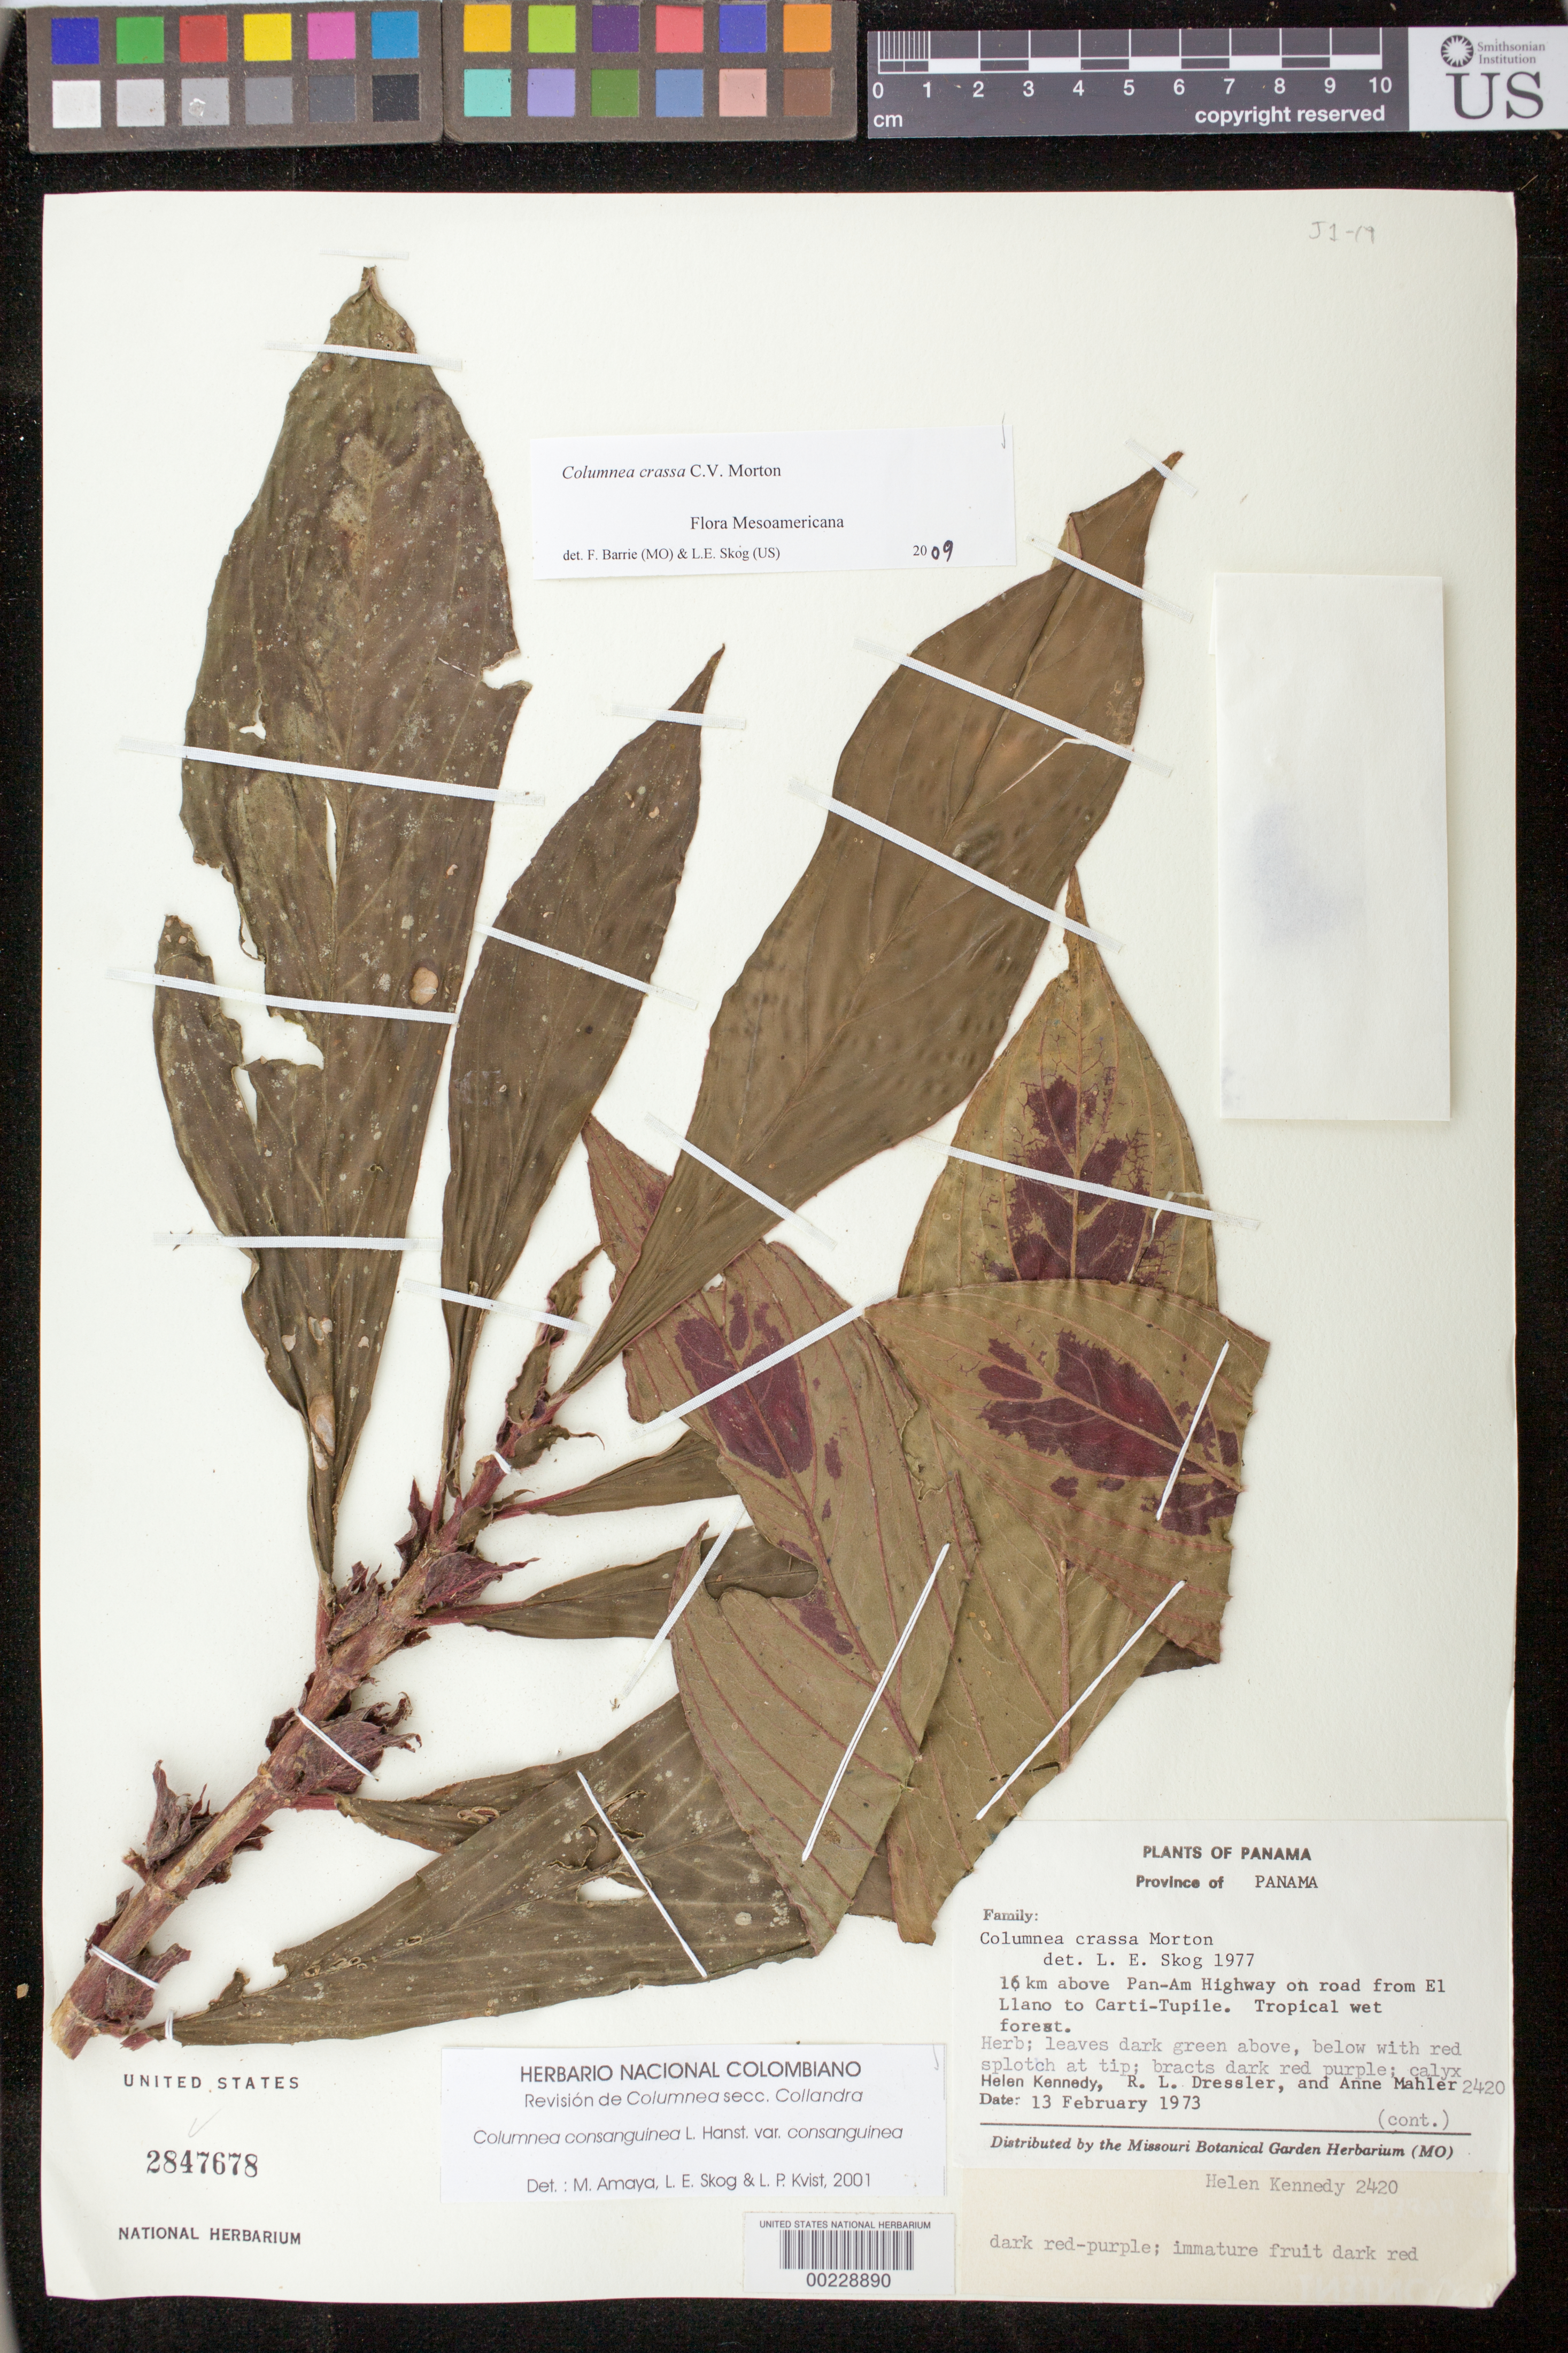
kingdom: Plantae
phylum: Tracheophyta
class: Magnoliopsida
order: Lamiales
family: Gesneriaceae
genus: Columnea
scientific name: Columnea crassa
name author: C.V. Morton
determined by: Barrie, F. R.; Skog, Laurence E.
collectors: H. Kennedy, R. Dressler & A. Mahler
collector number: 2420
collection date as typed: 13 Feb 1973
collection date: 1973-02-13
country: Panama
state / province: Panamá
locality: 16 km above Pan-Am highway on road from El Llano to Carti-Tupile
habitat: Tropical wet forest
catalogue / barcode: US 2847678